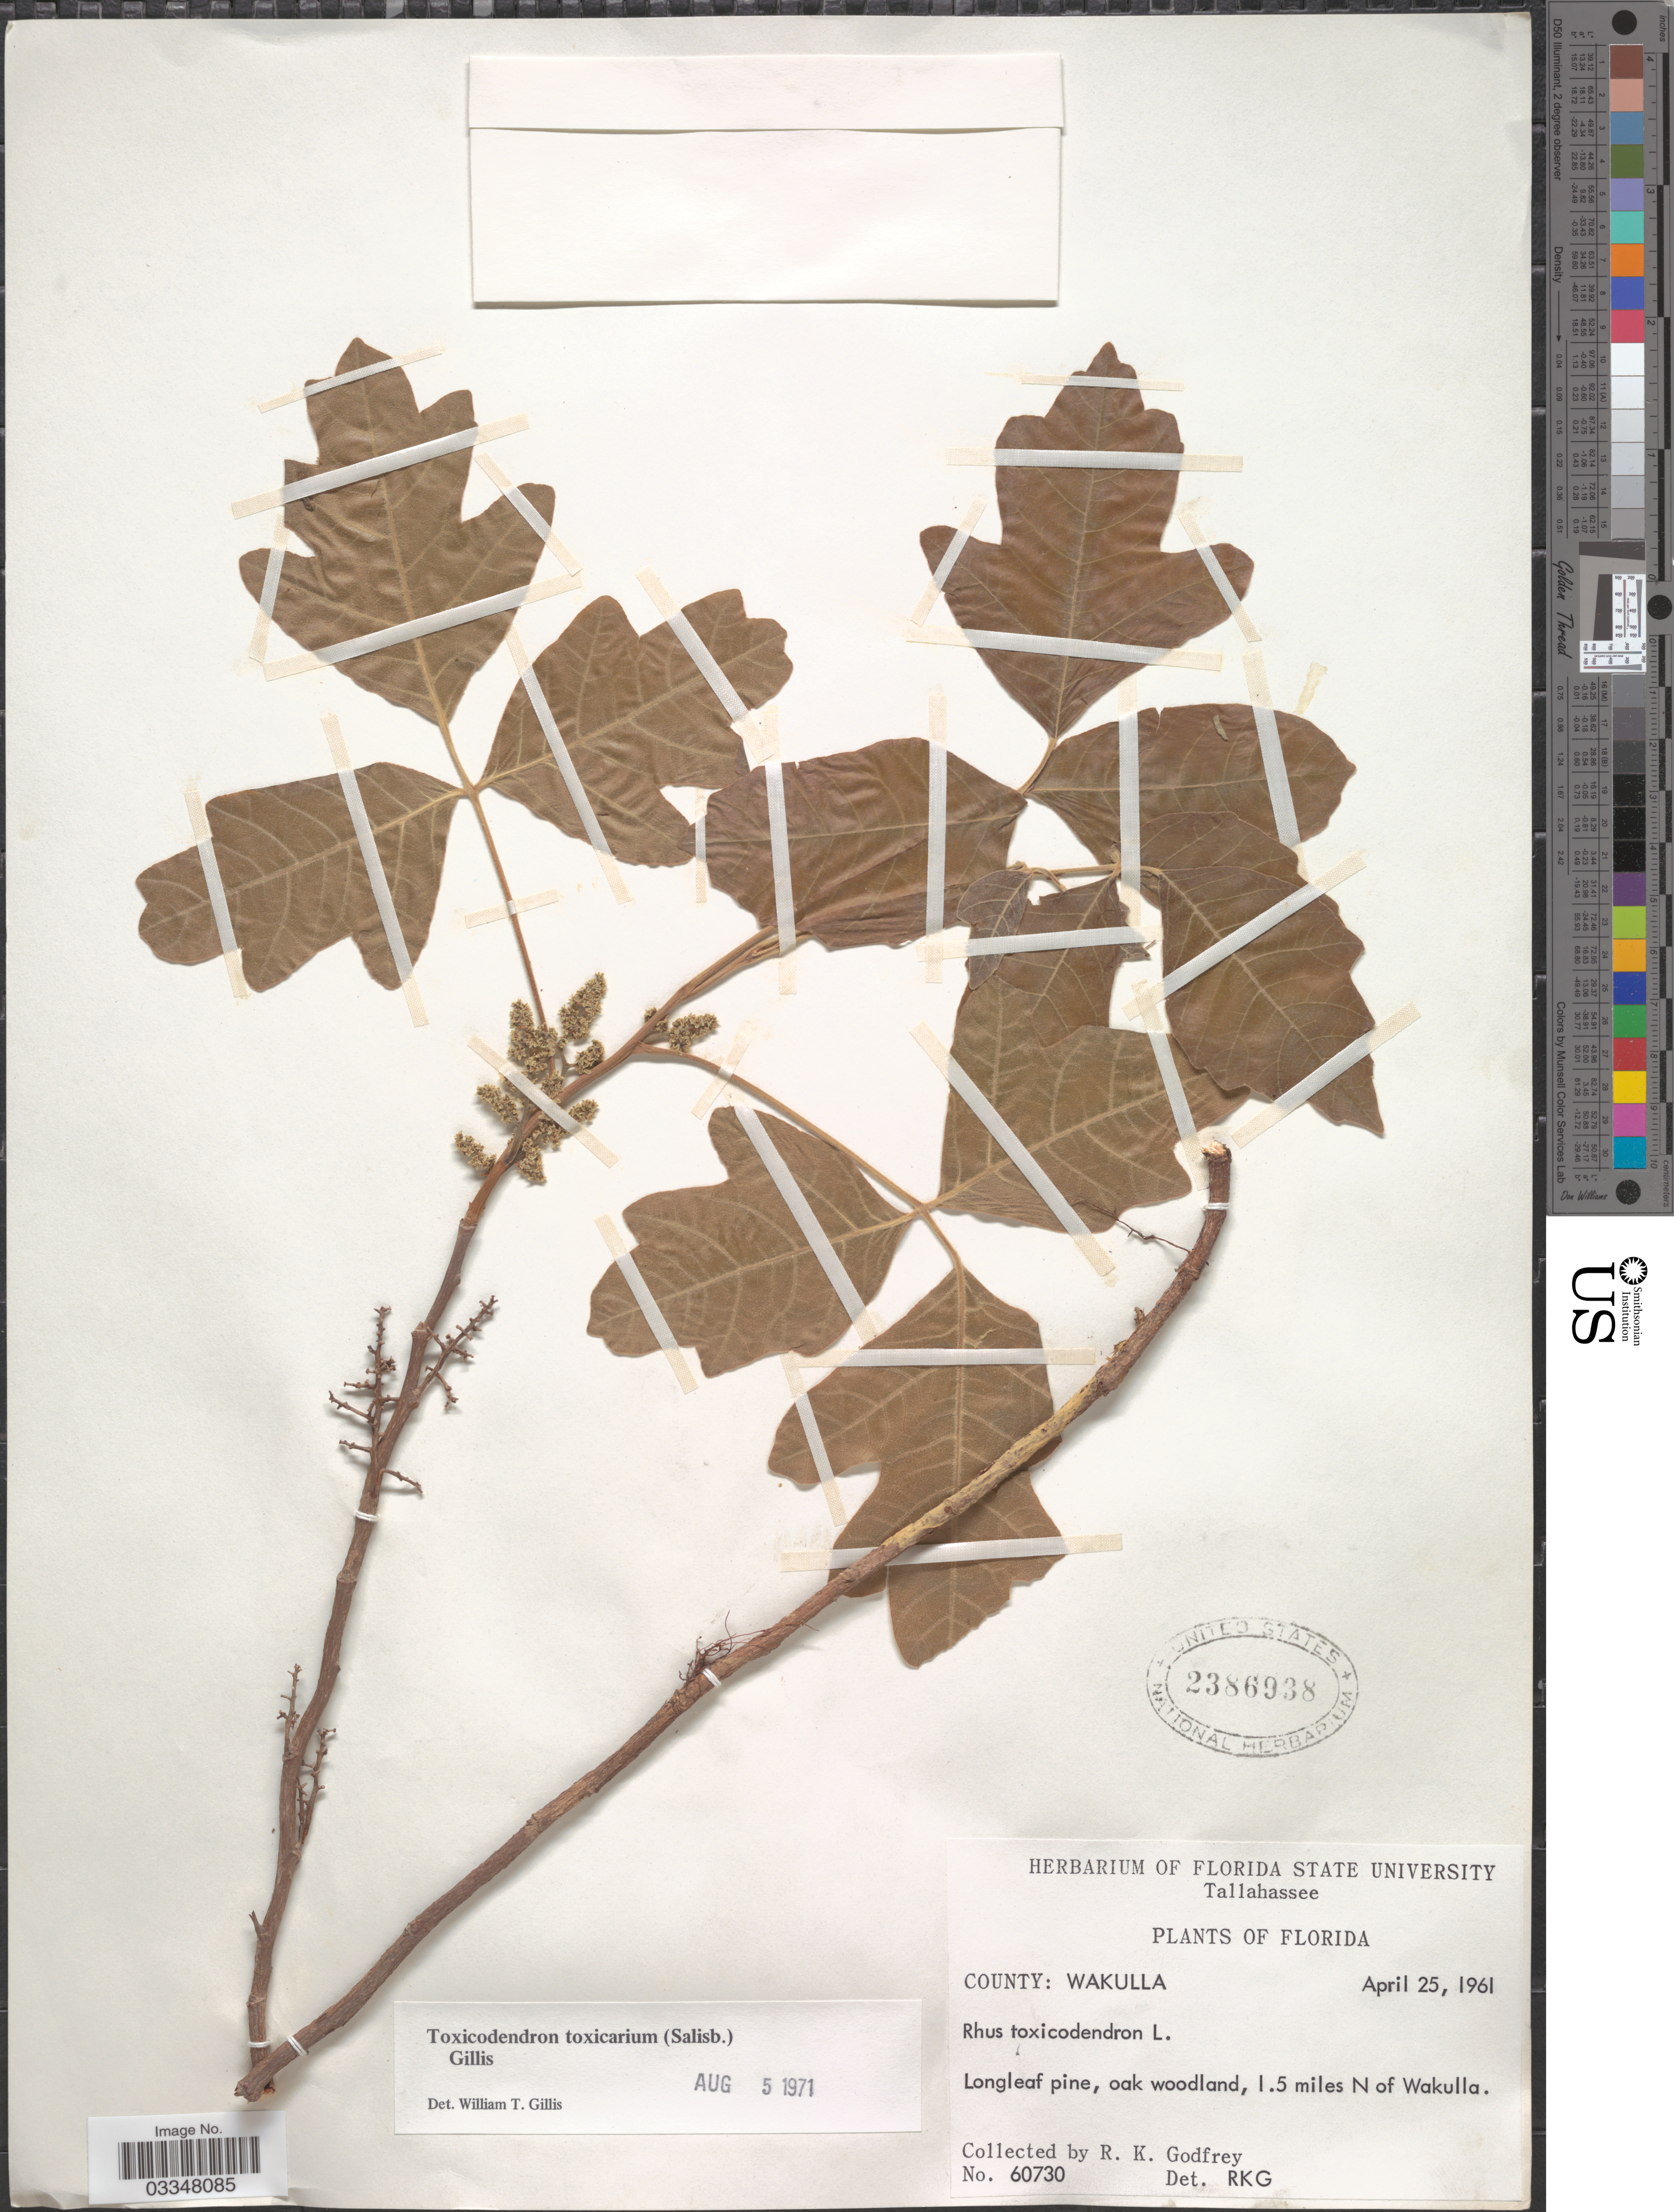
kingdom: Plantae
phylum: Tracheophyta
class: Magnoliopsida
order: Sapindales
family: Anacardiaceae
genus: Toxicodendron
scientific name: Toxicodendron toxicarium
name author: Gillis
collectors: R. K. Godfrey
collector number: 60730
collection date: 1961-04-25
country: United States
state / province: Florida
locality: County: Wakulla. 1.5 miles N of Wakulla.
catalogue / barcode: US 2386938